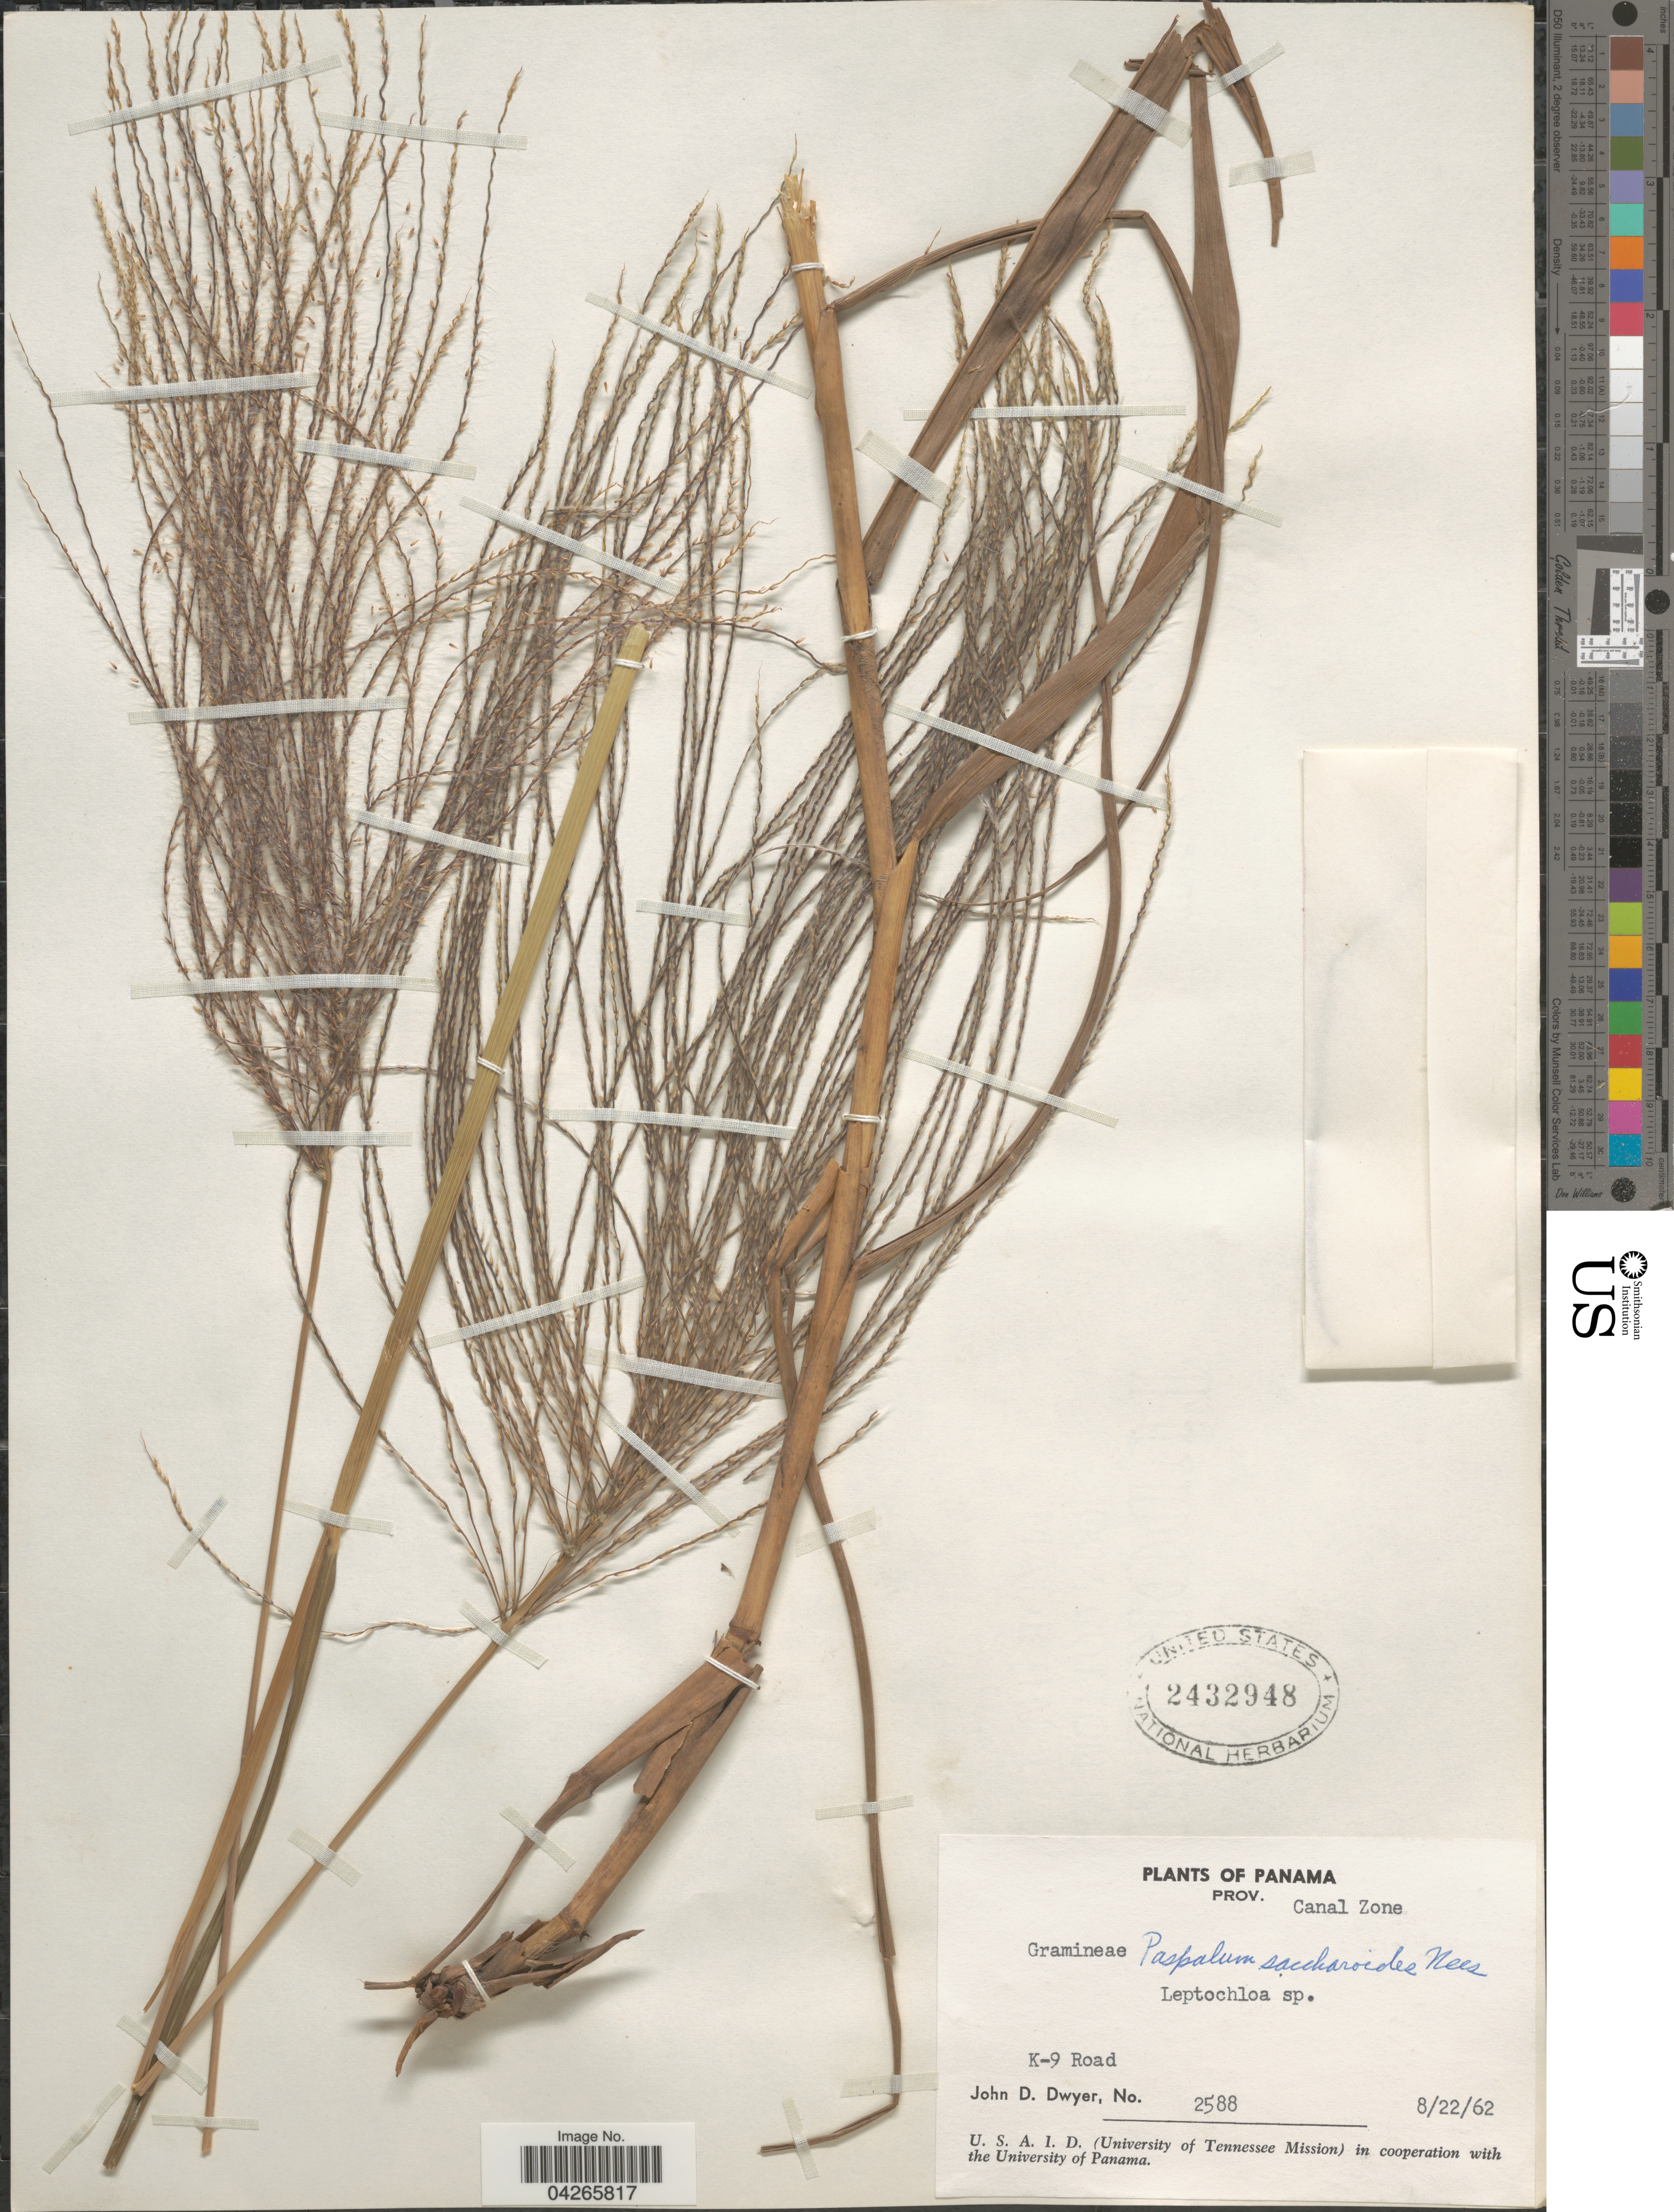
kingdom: Plantae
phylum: Tracheophyta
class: Liliopsida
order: Poales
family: Poaceae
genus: Paspalum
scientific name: Paspalum saccharoides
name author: Nees ex Trin.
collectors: J. D. Dwyer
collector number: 2588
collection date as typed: Transcribed d/m/y: 22/8/62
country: Panama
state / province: Colón / Panamá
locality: Prov. Canal Zone. K-9 Road.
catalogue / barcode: US 2432948